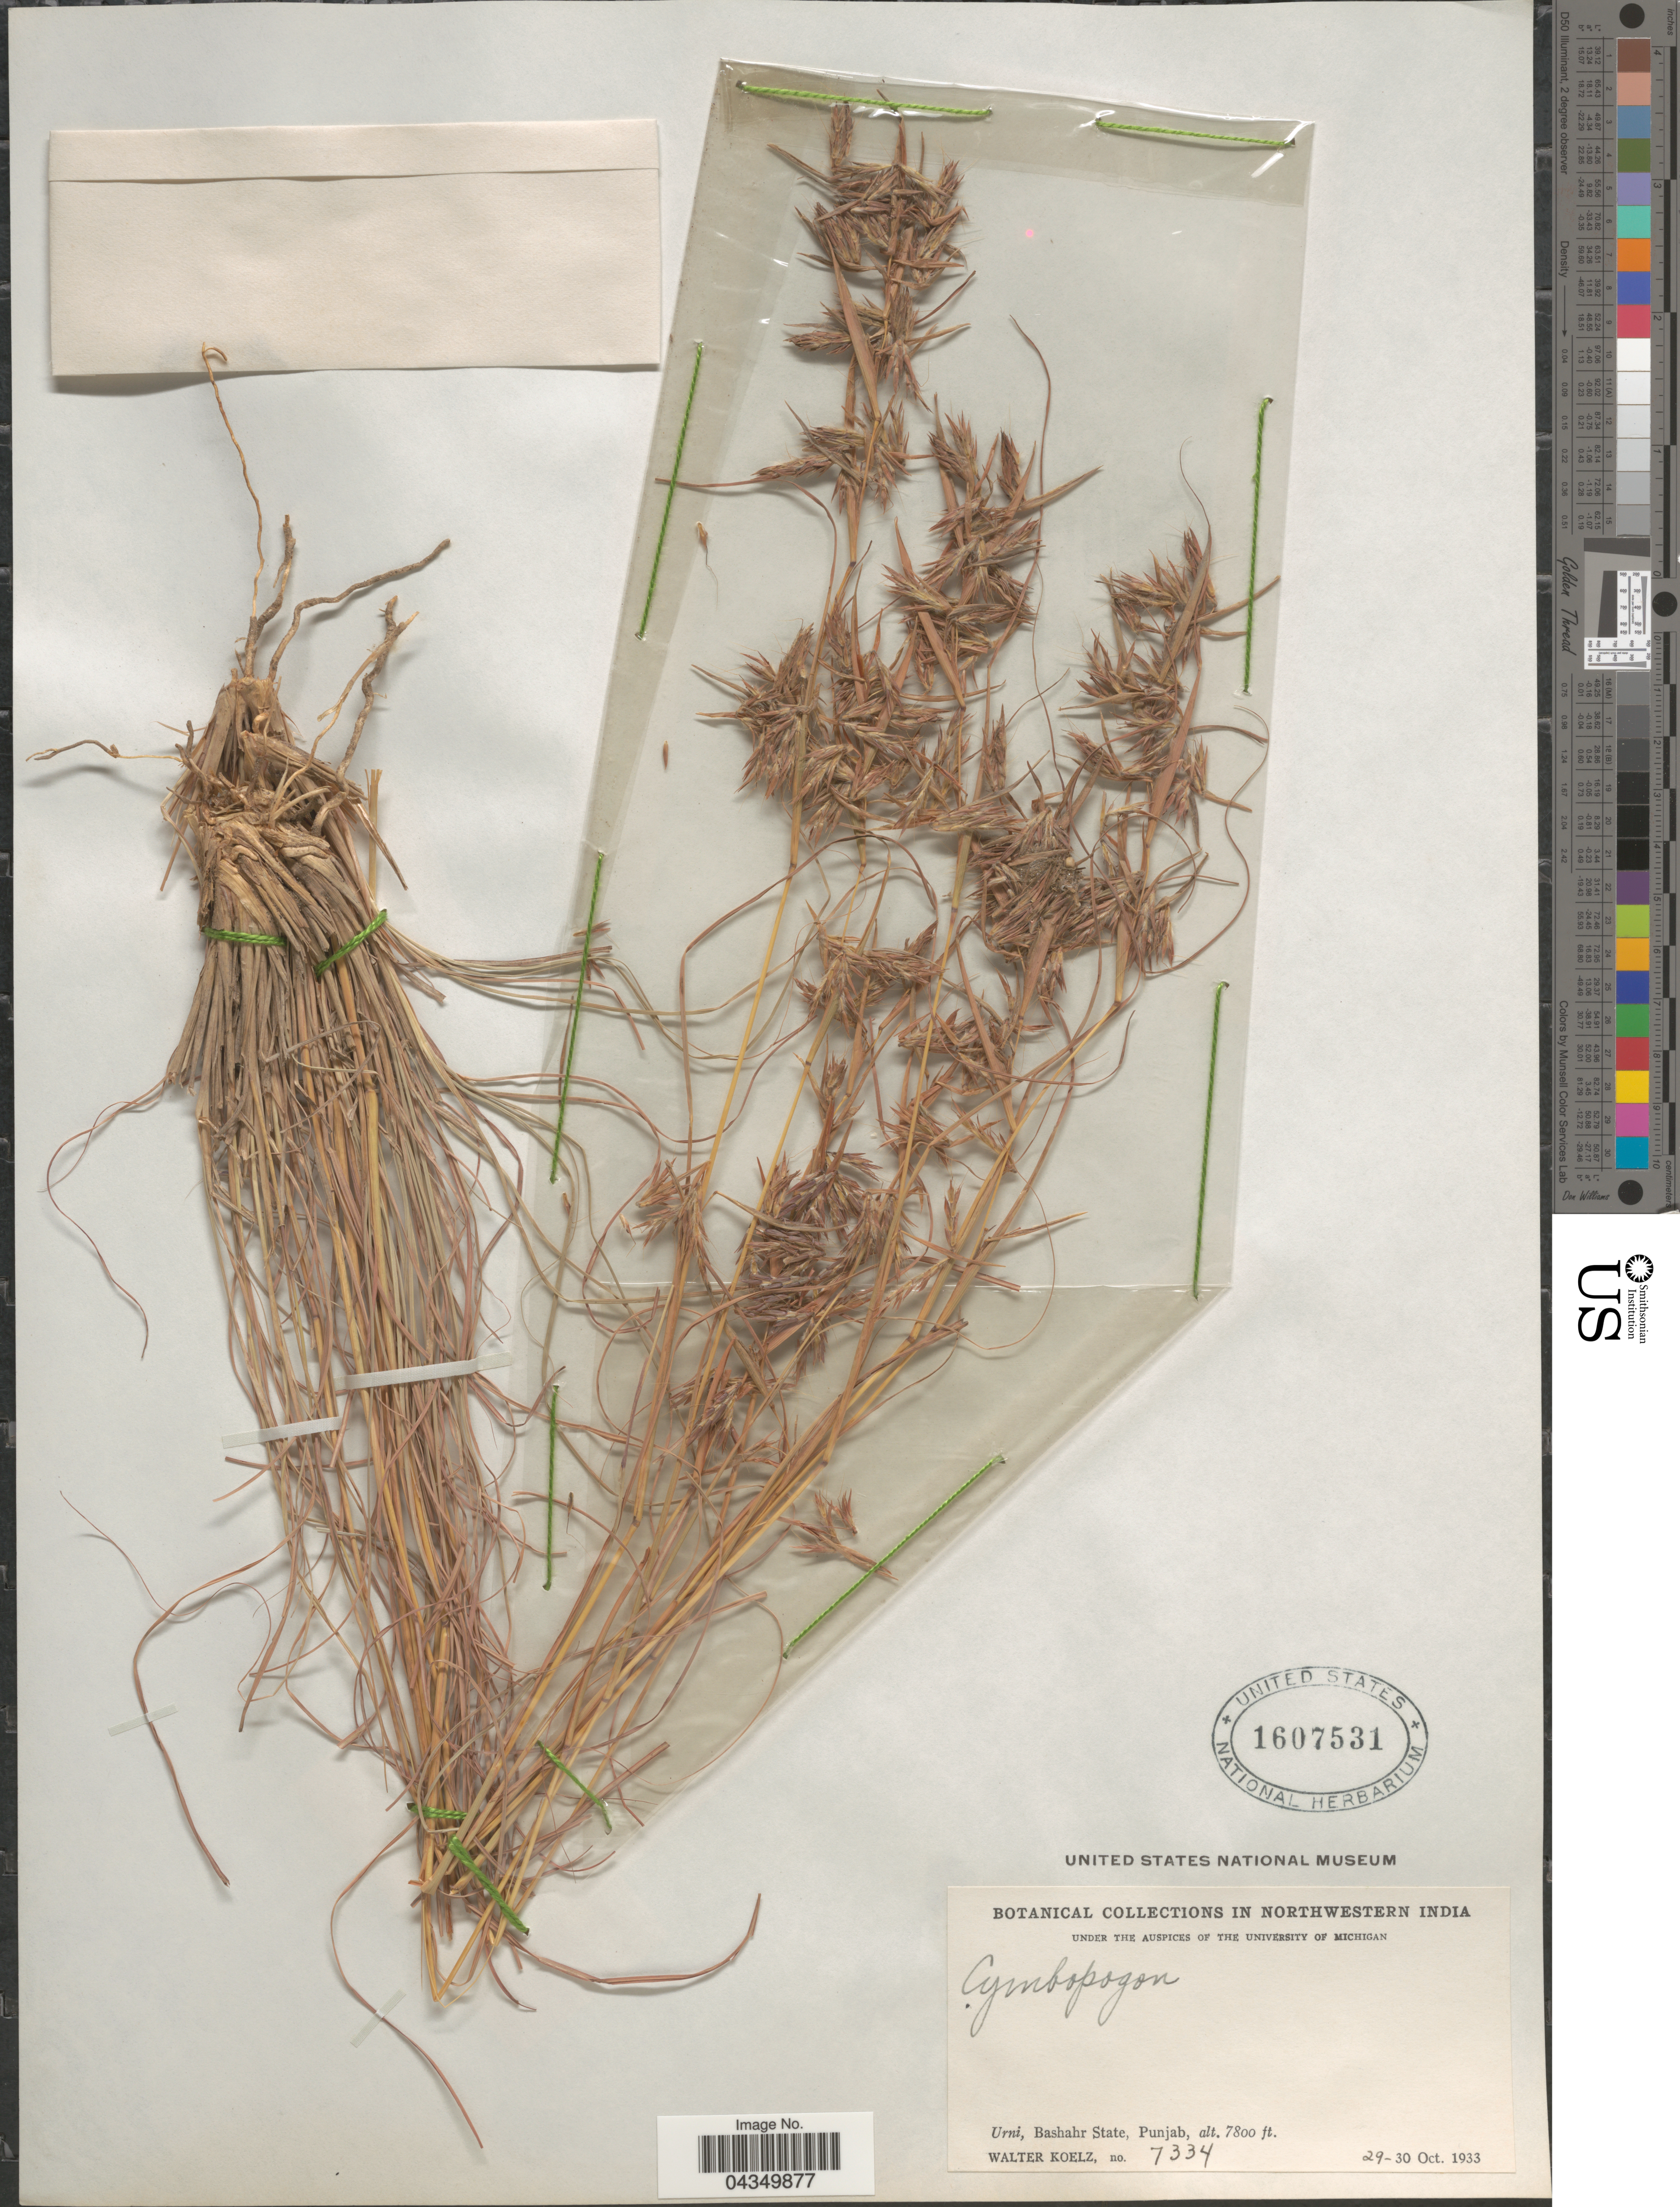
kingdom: Plantae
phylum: Tracheophyta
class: Liliopsida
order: Poales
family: Poaceae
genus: Cymbopogon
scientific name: Cymbopogon distans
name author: (Nees ex Steud.) Willd.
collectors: W. N. Koelz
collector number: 7334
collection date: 1933-10-29/1933-10-30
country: India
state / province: Himachal Pradesh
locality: Northwestern India. Urni, Bashahr State.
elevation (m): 2377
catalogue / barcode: US 1607531